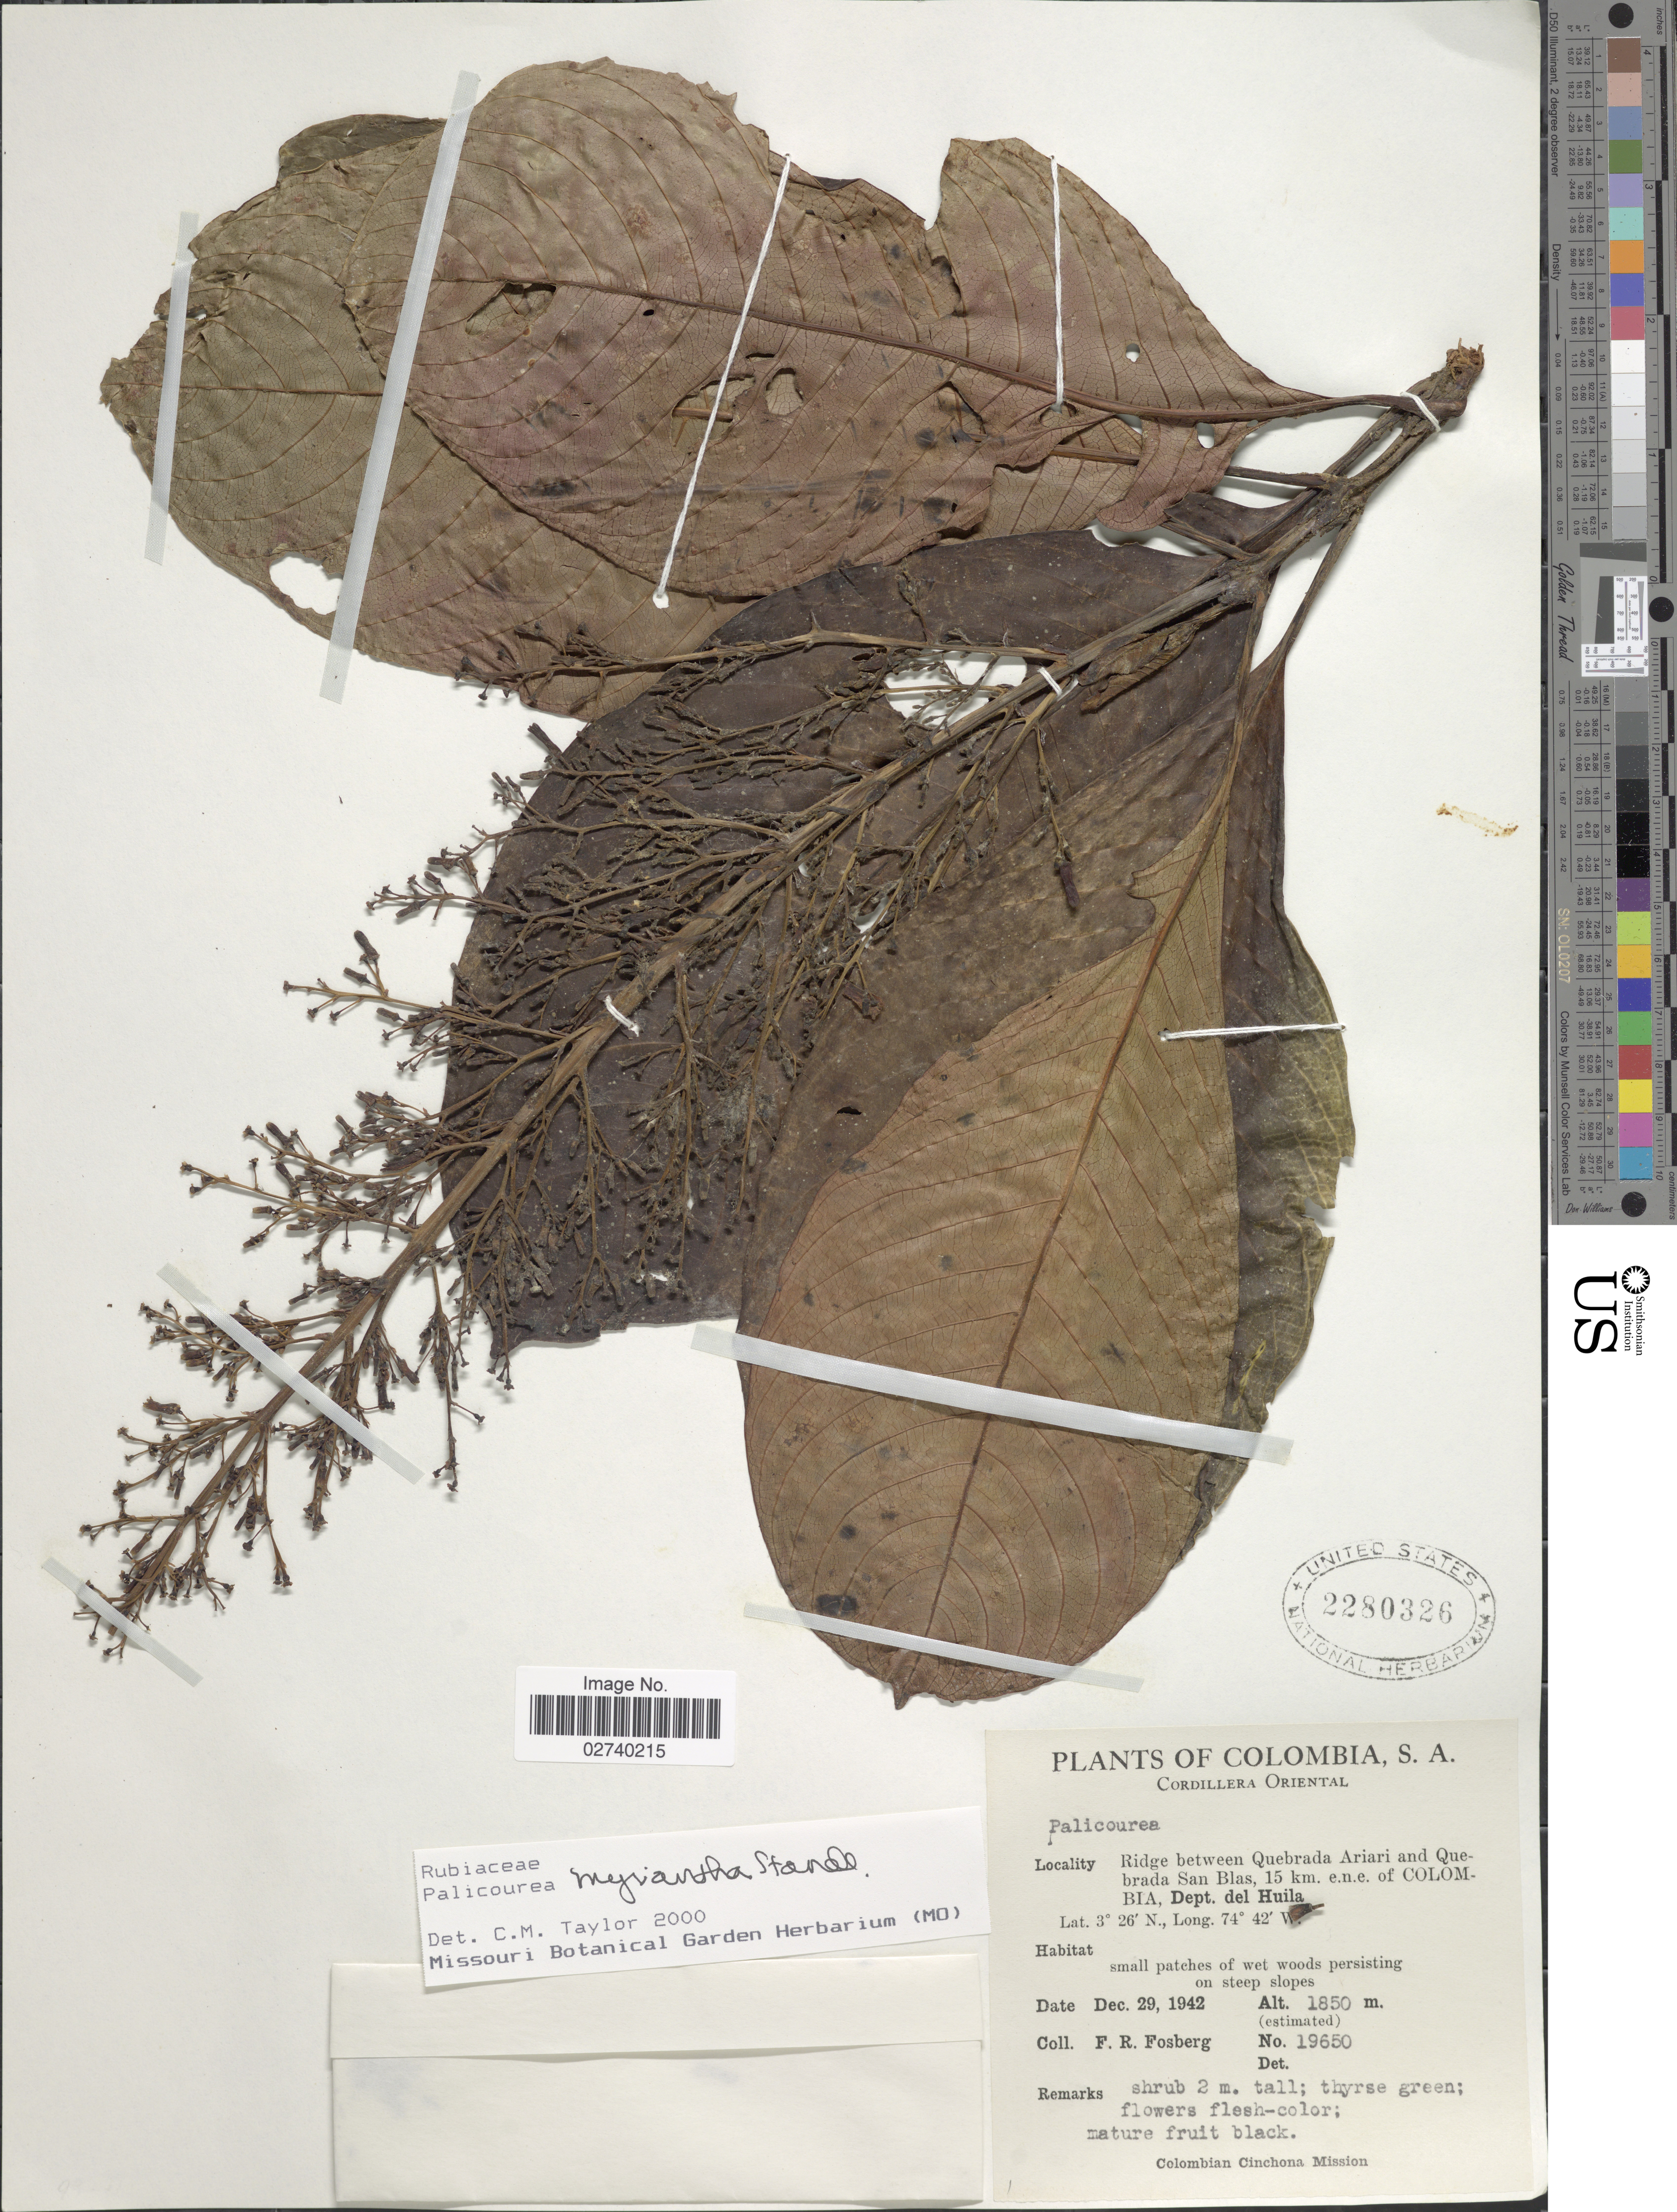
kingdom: Plantae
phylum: Tracheophyta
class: Magnoliopsida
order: Gentianales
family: Rubiaceae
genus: Palicourea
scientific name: Palicourea myriantha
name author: Standl.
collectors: F. R. Fosberg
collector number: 19650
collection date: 1942-12-29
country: Colombia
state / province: Huila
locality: Cordillera Oriental, Ridge between Quebrada Ariari and Quebrada San Blas, 15 km. e.n.e. of Colombia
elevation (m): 1850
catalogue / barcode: US 2280326